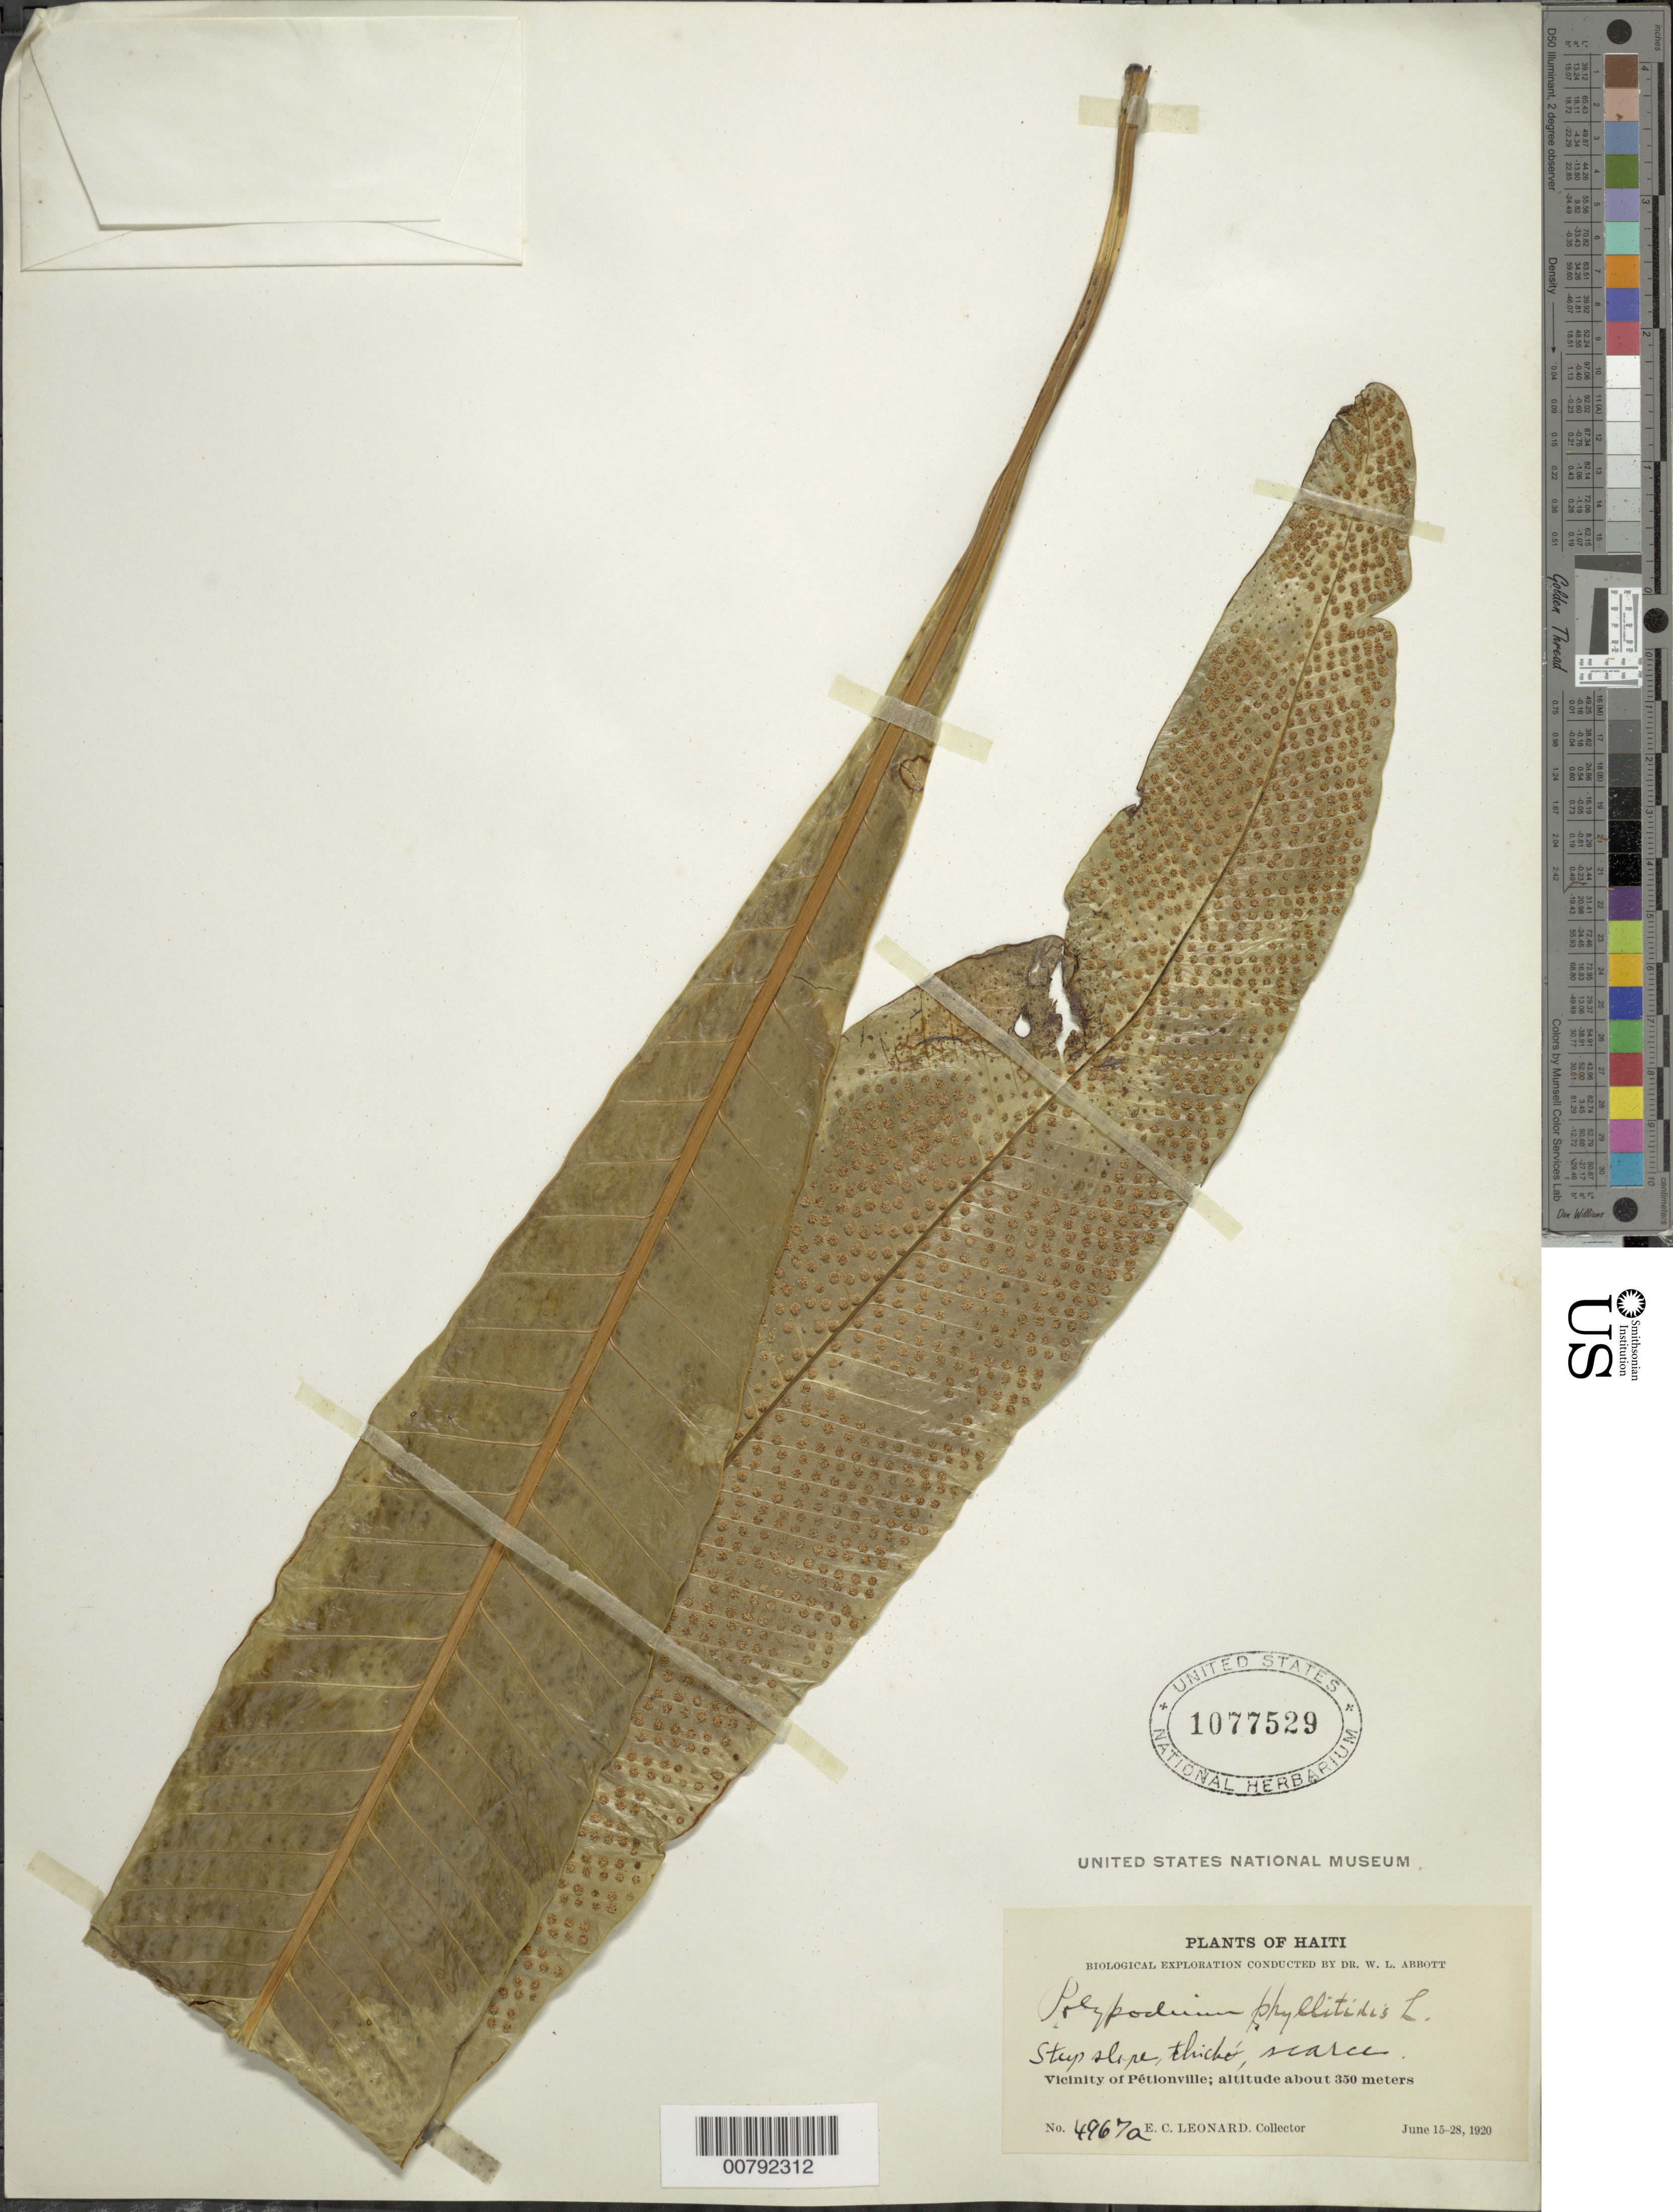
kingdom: Plantae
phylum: Tracheophyta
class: Polypodiopsida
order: Polypodiales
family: Polypodiaceae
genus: Campyloneurum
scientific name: Campyloneurum phyllitidis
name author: (L.) C. Presl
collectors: E. C. Leonard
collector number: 4967a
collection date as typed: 15 Jun 1920 28 Jun 1920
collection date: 1920-06-15/1920-06-28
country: Haiti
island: Hispaniola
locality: Pétionville vicinity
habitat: Steep slope, thicket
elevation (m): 350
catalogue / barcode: US 1077529